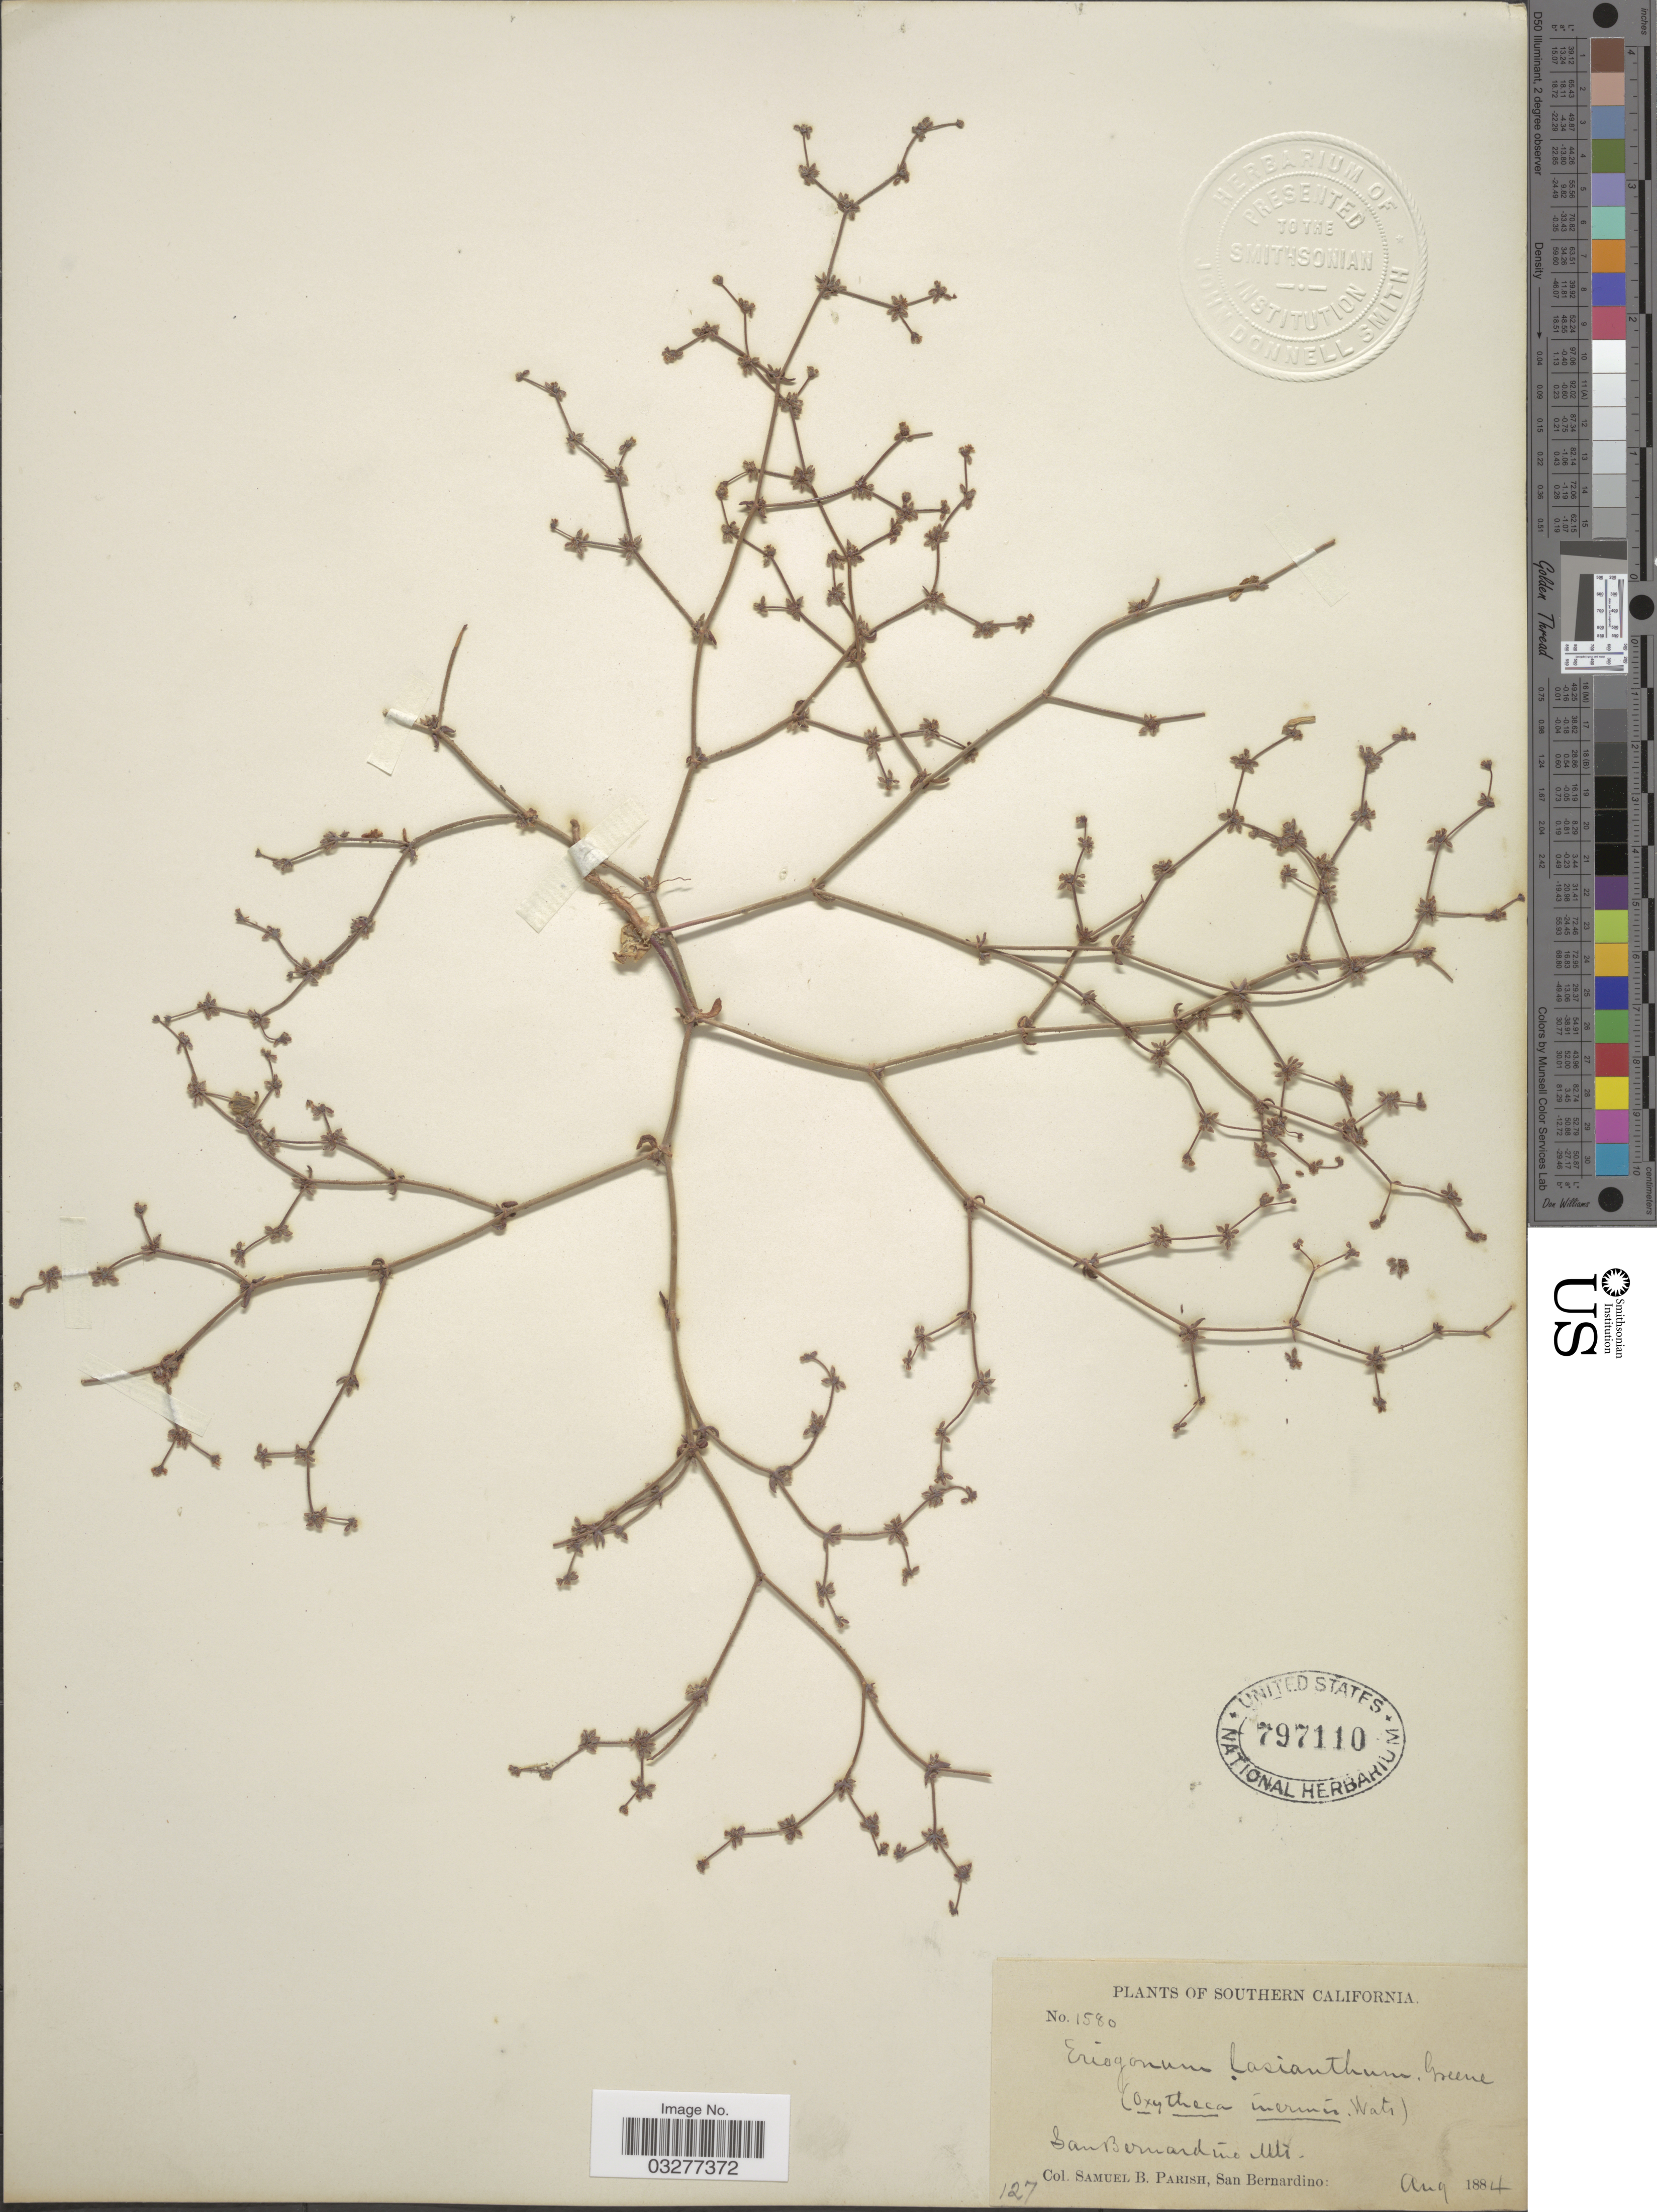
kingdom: Plantae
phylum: Tracheophyta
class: Magnoliopsida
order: Caryophyllales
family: Polygonaceae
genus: Eriogonum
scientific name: Eriogonum inerme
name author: (S. Watson) Jeps.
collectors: S. B. Parish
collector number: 1580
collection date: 1884-08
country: United States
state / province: California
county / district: San Bernardino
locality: Southern California. San Bernardino Mts.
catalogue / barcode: US 797110